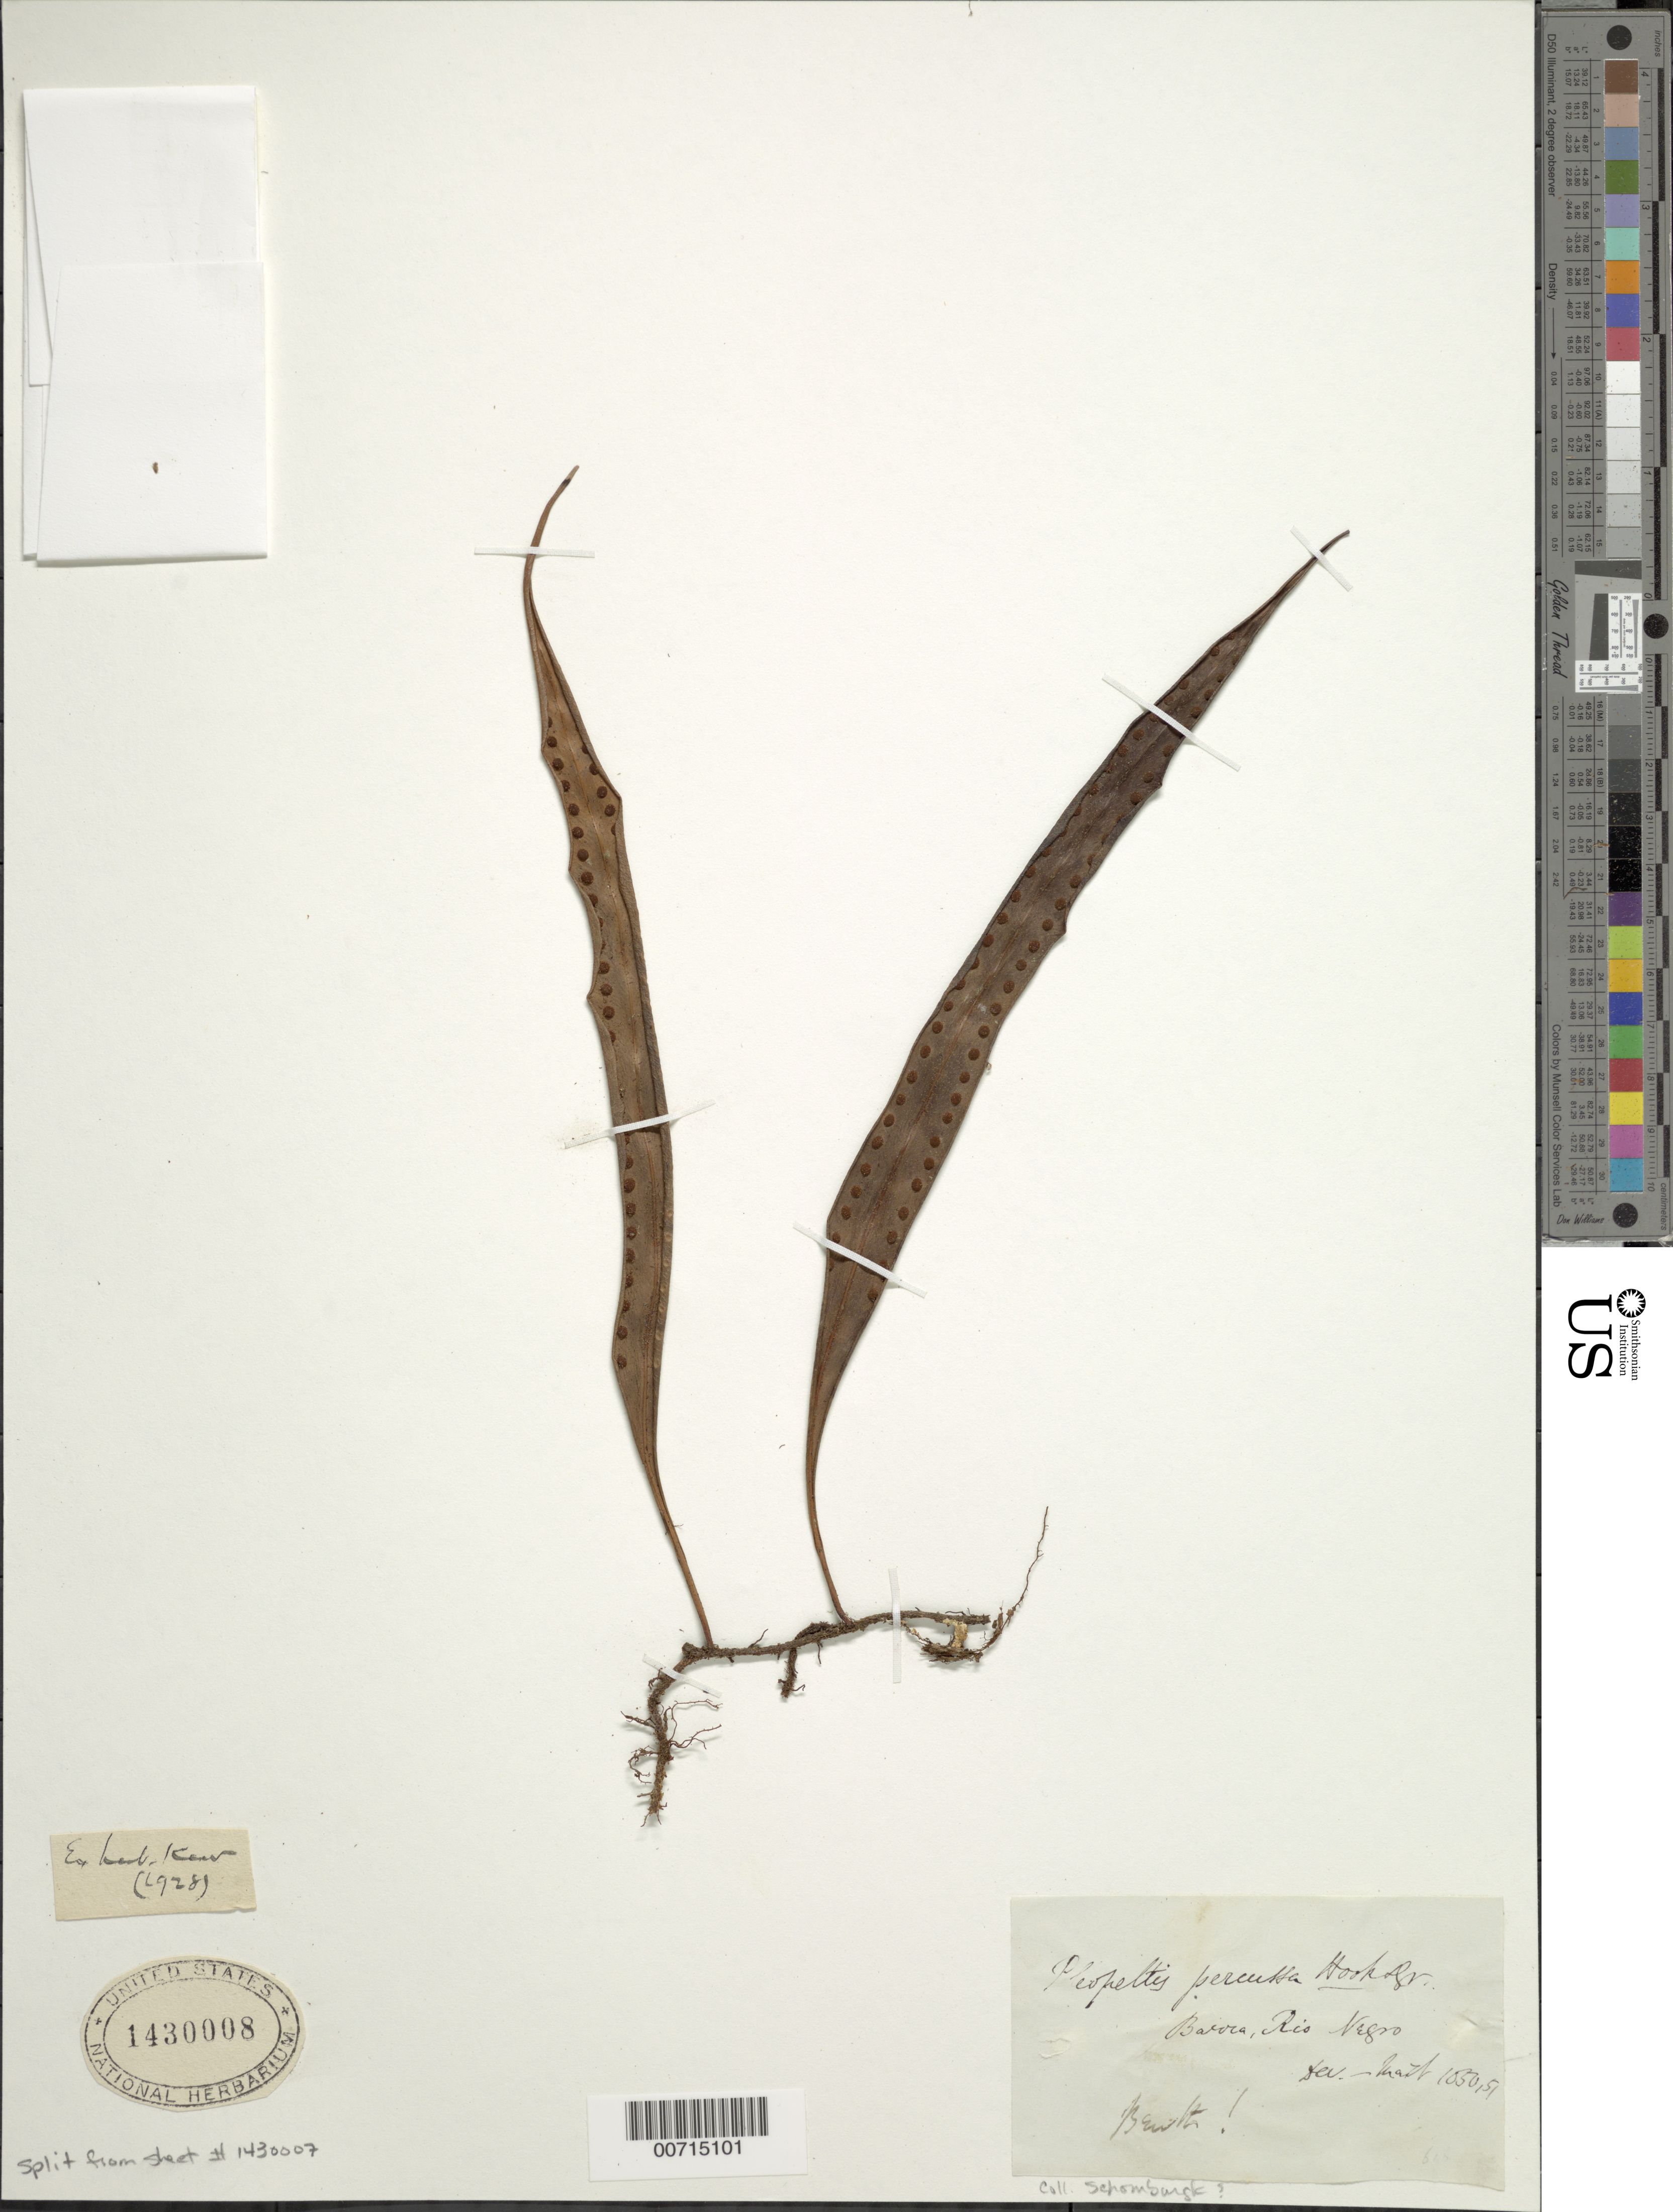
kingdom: Plantae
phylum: Tracheophyta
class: Polypodiopsida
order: Polypodiales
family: Polypodiaceae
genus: Microgramma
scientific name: Microgramma percussa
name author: (Cav.) de la Sota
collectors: -- Schomburgk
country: Guyana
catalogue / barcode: US 1430008